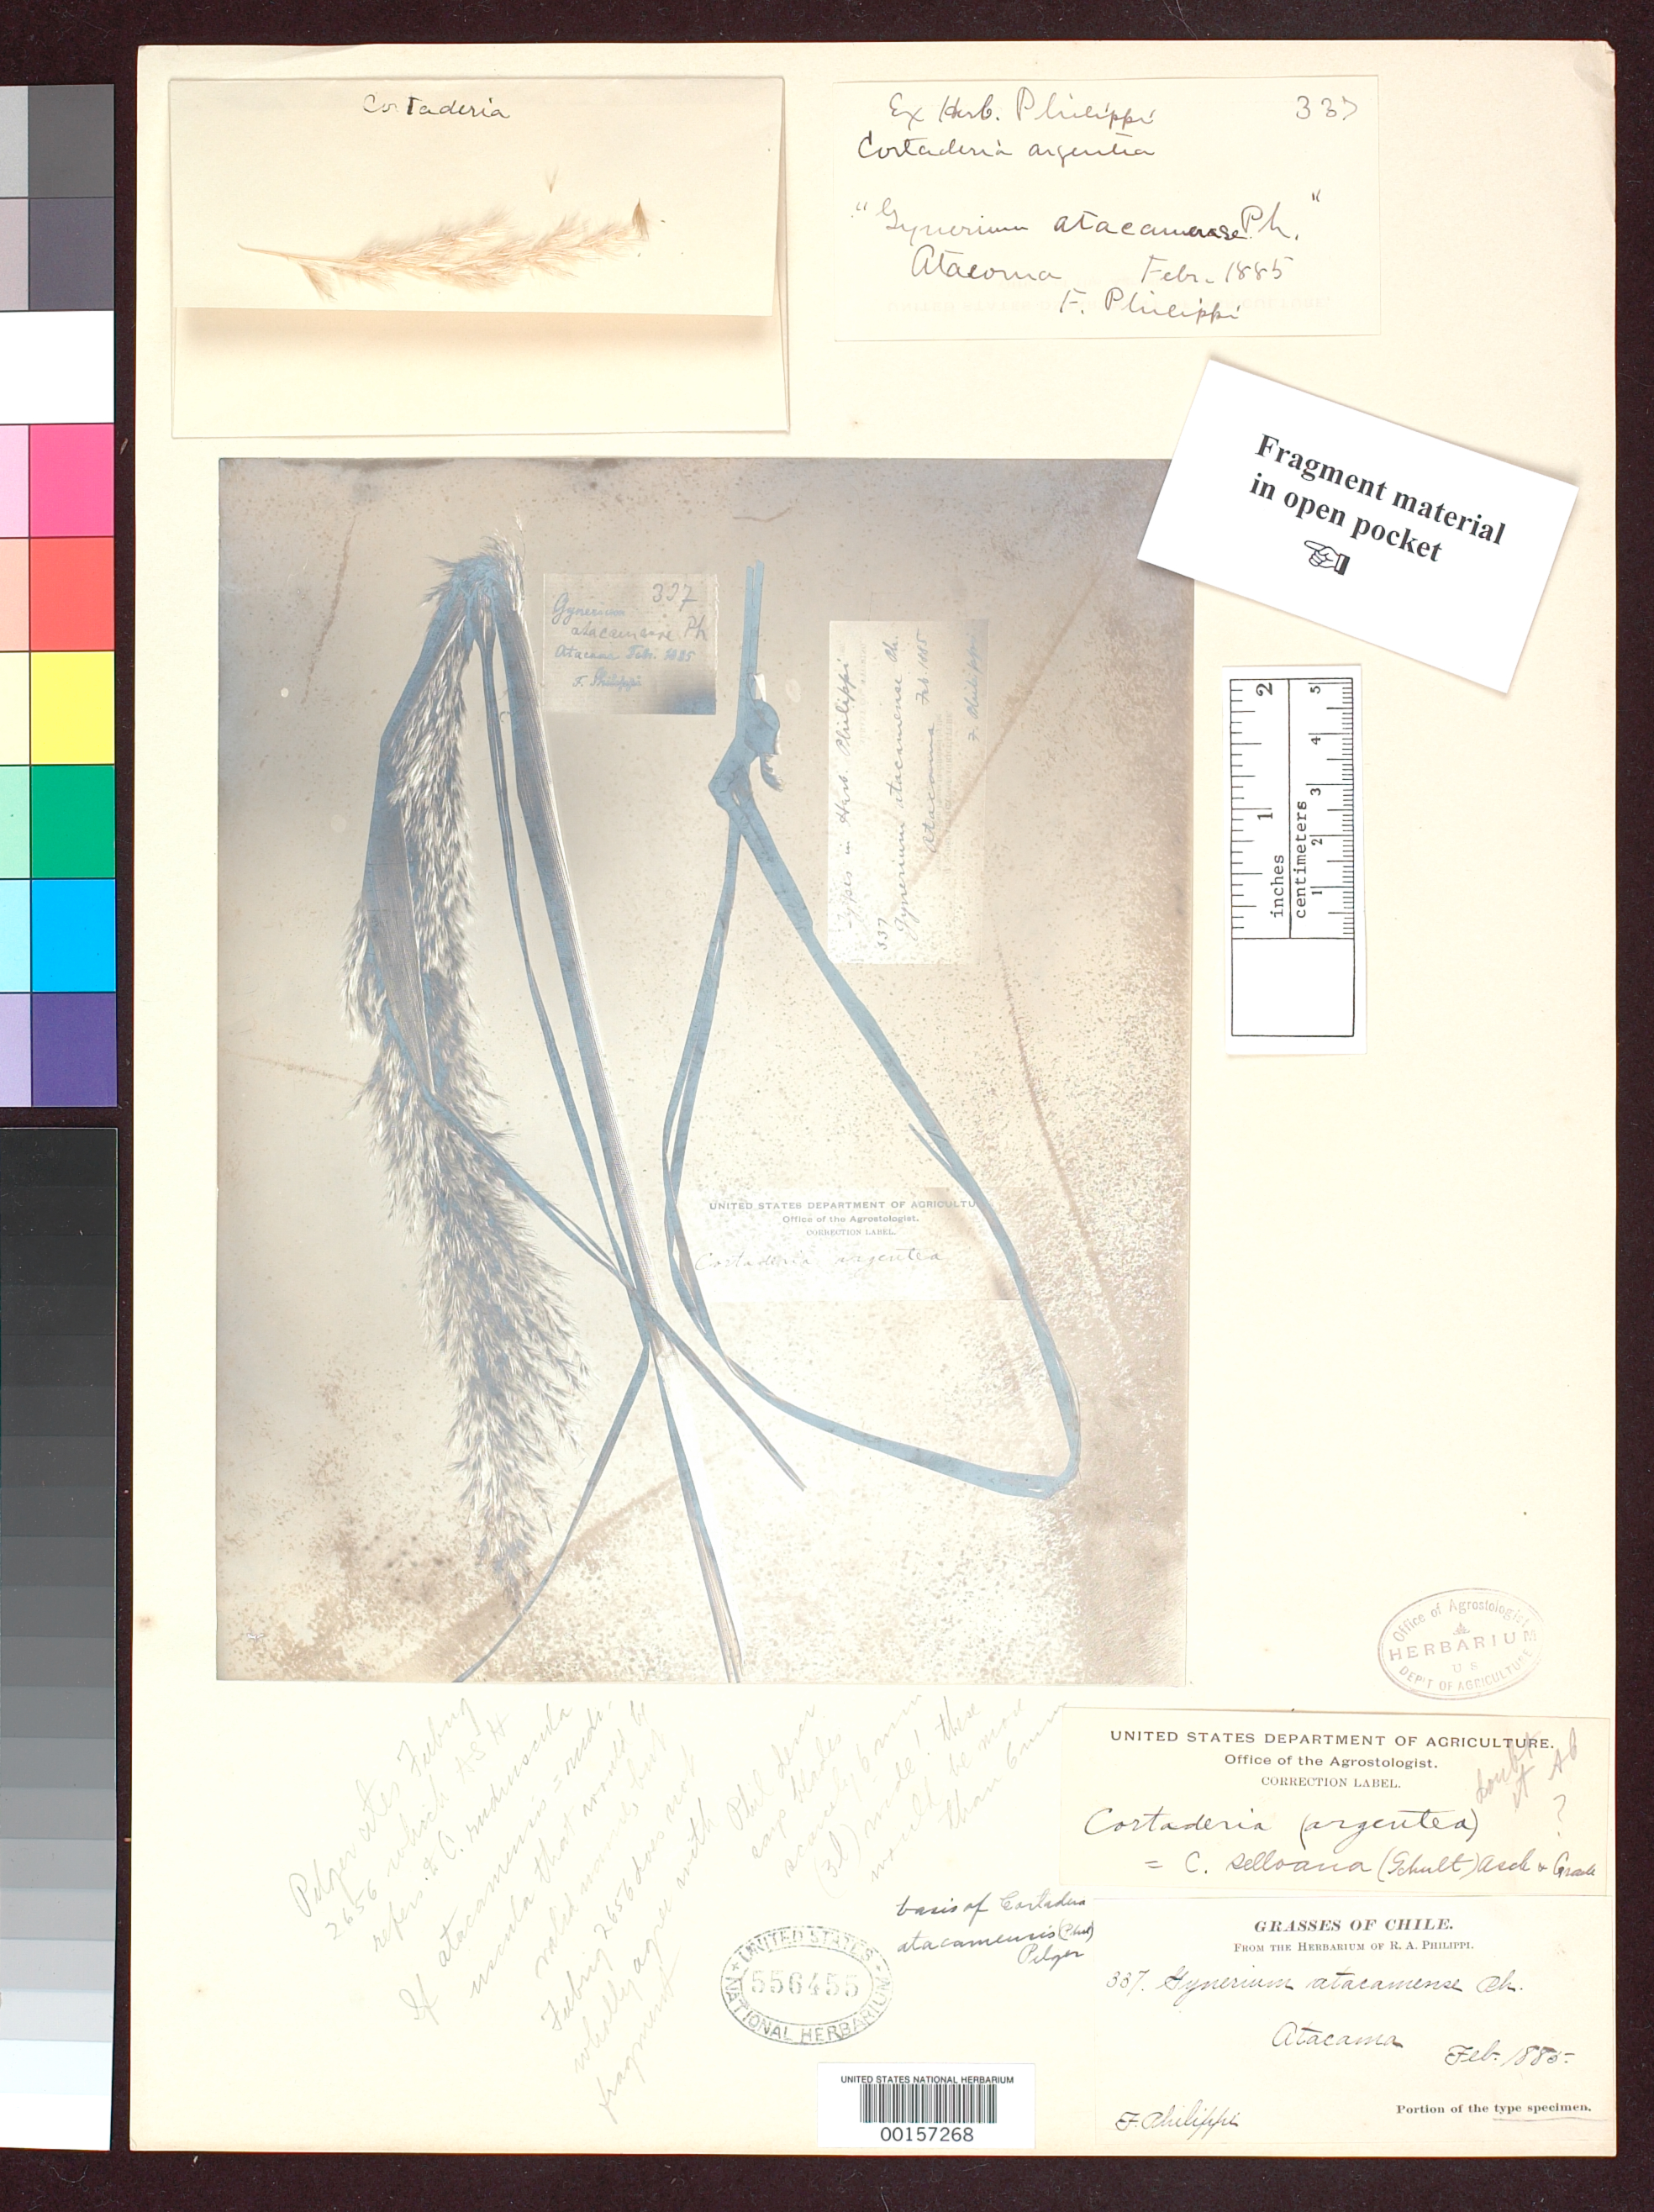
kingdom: Plantae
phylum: Tracheophyta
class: Liliopsida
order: Poales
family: Poaceae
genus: Gynerium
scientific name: Gynerium atacamense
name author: Phil.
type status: Type Fragment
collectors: F. Philippi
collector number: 337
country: Chile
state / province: Atacama (III)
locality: Prope S. Pedro de Atacama.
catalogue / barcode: US 556455